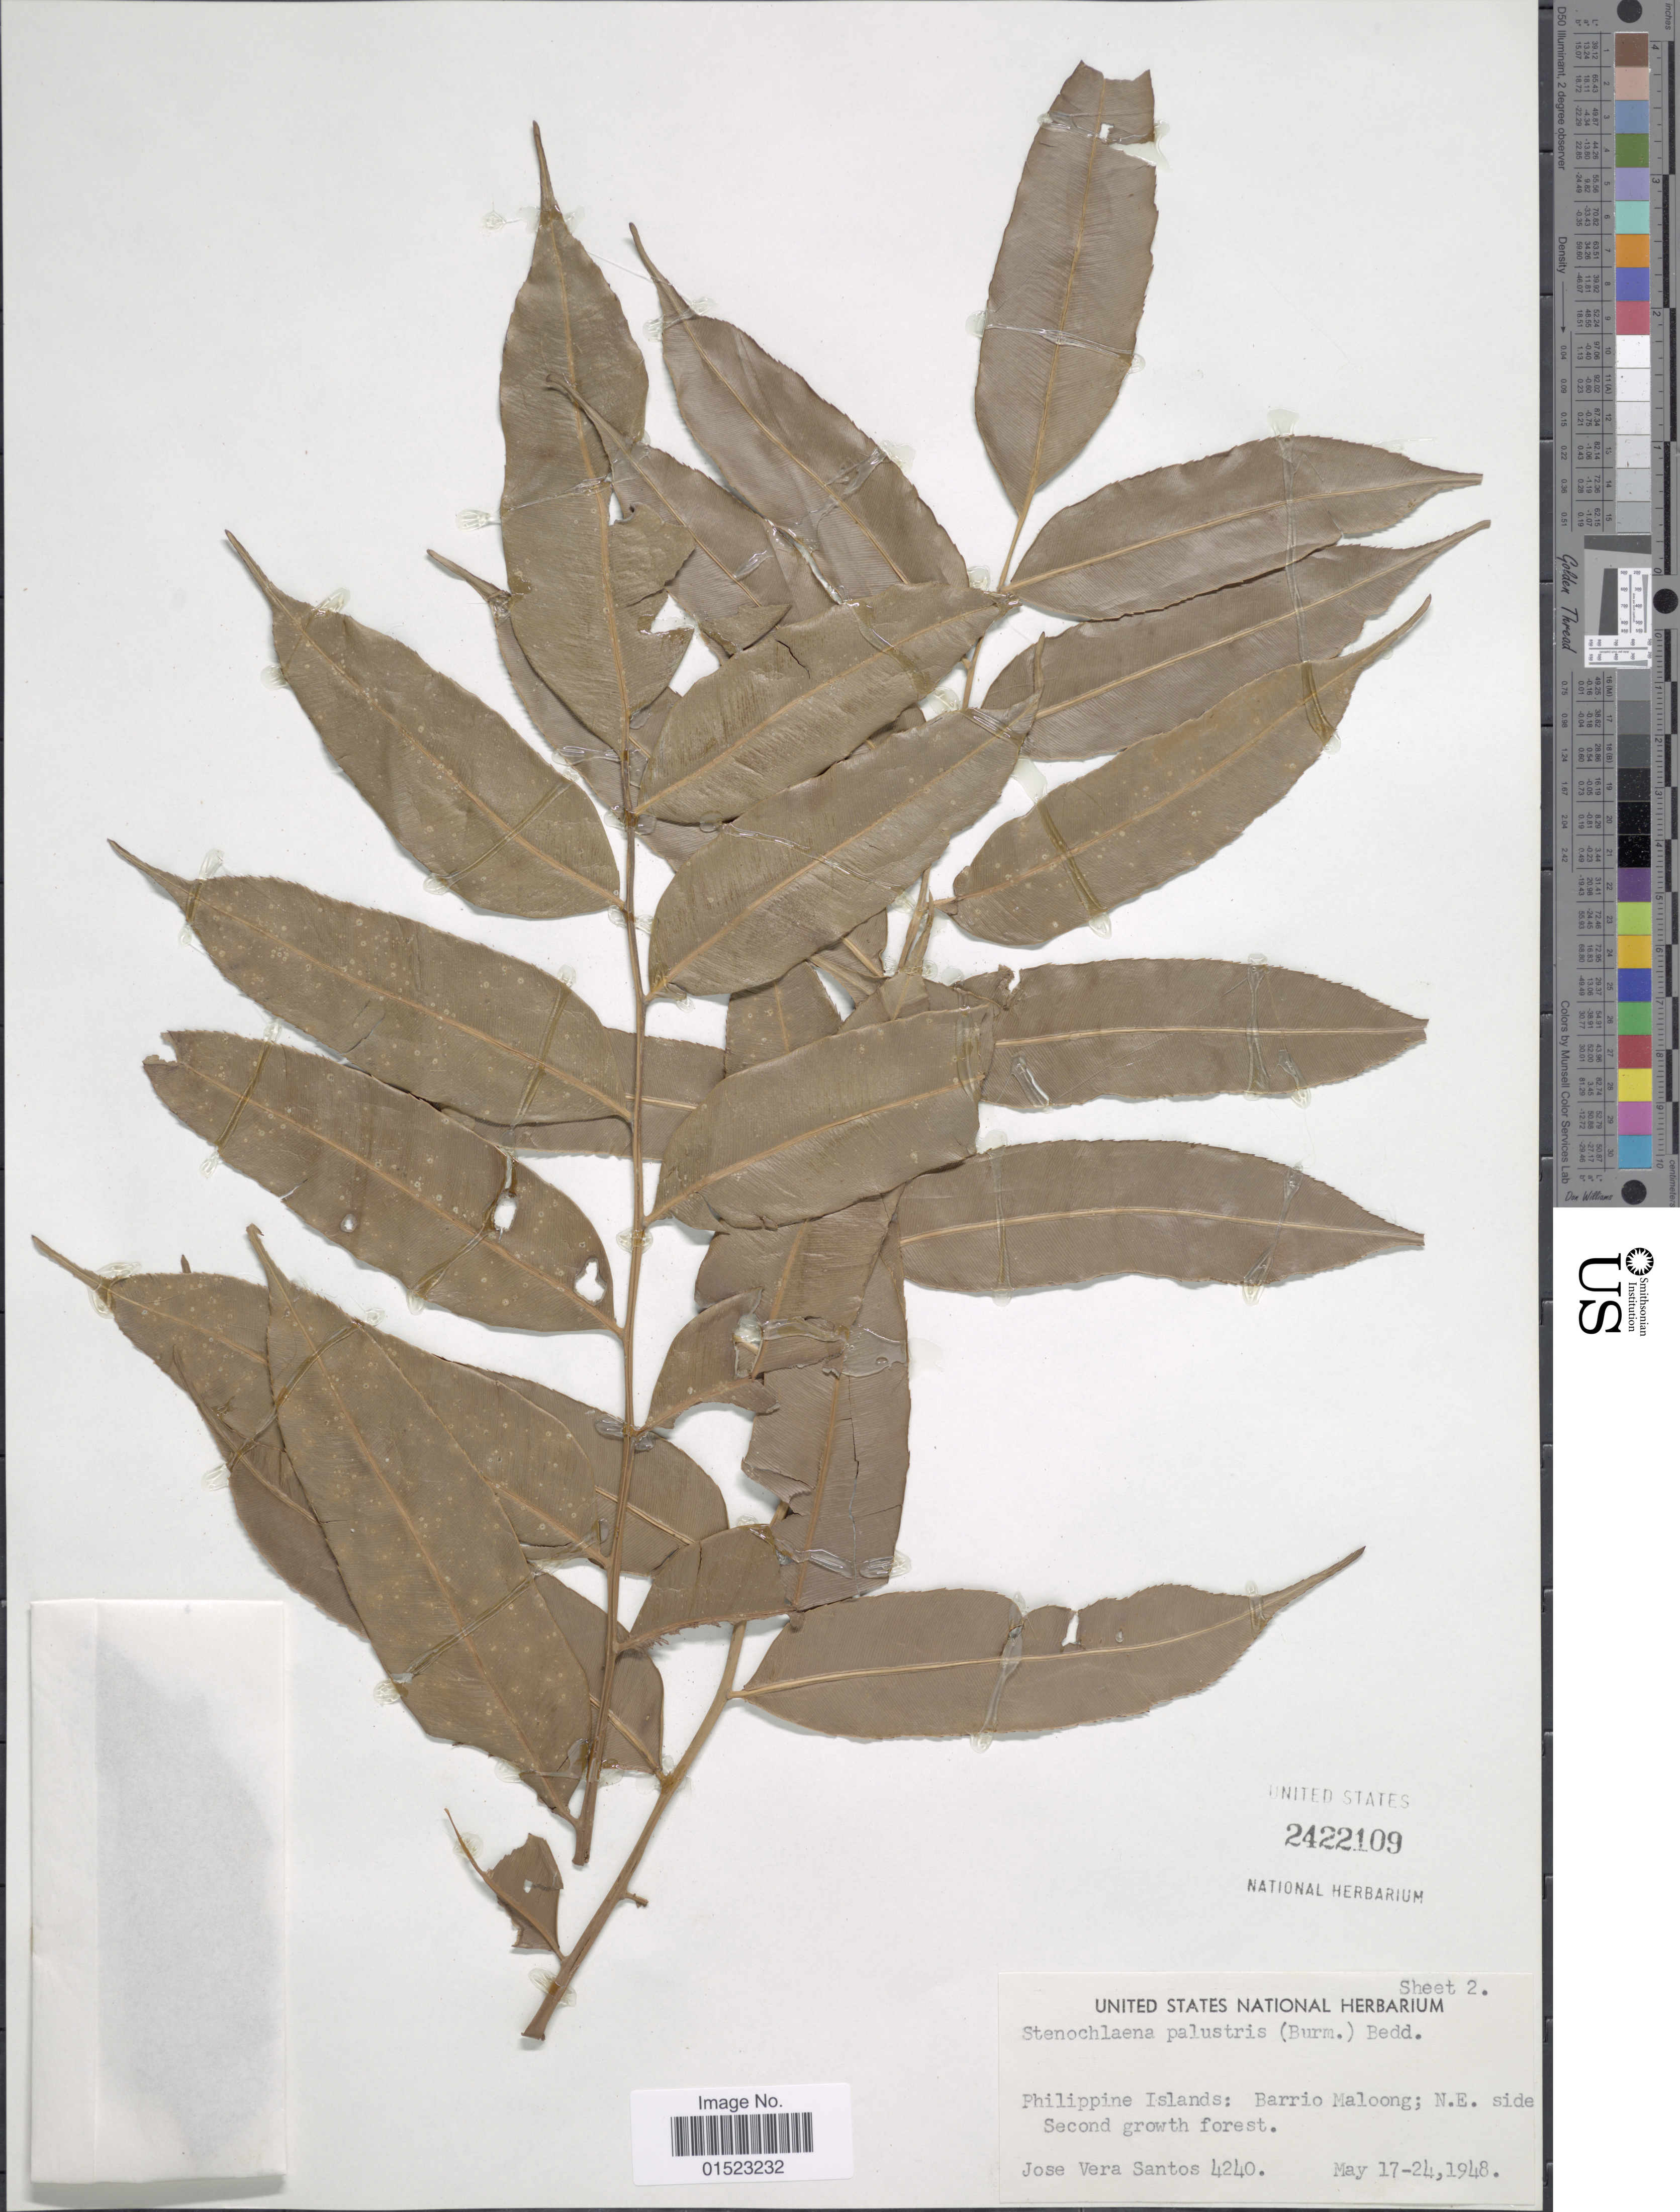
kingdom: Plantae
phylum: Tracheophyta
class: Polypodiopsida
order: Polypodiales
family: Blechnaceae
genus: Stenochlaena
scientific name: Stenochlaena palustris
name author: (Burm. f.) Bedd.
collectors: J. V. Santos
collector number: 4240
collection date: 1948-05-17/1948-05-24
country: Philippines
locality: Barrio Maloong; N.E. side Second growth forest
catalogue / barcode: US 2422109